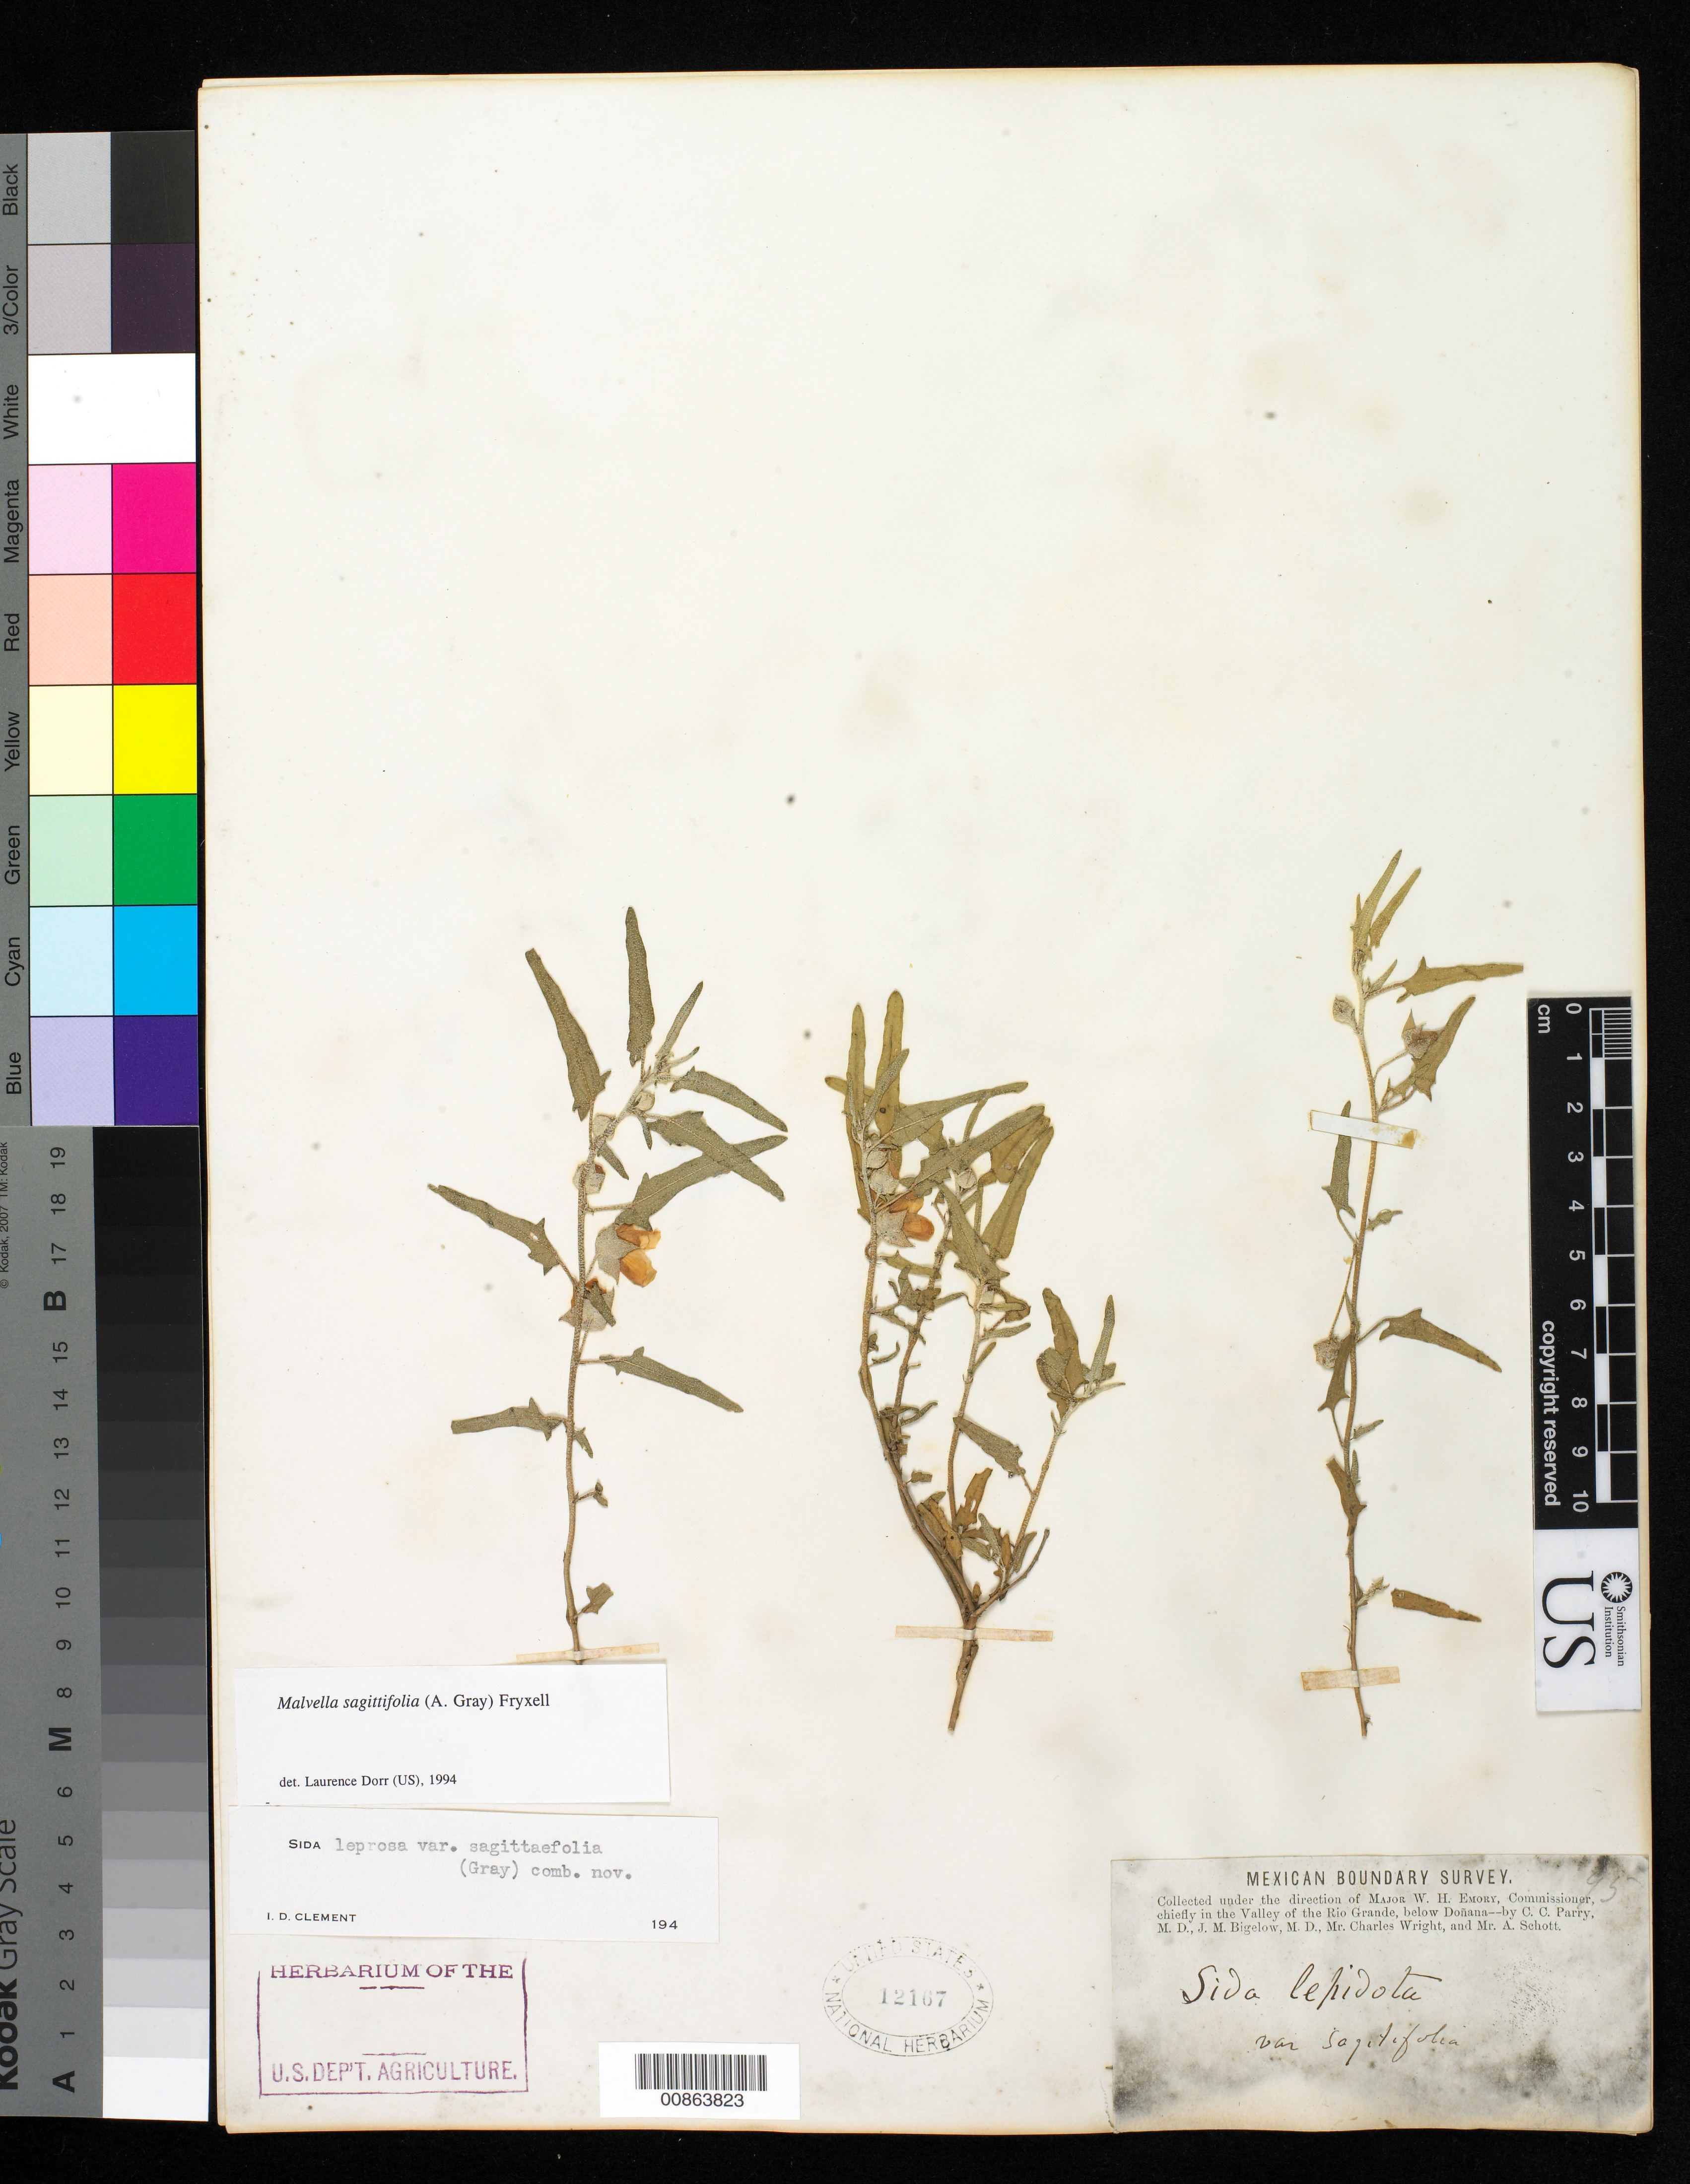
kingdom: Plantae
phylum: Tracheophyta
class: Magnoliopsida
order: Malvales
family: Malvaceae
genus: Malvella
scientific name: Malvella sagittifolia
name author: (A. Gray) Fryxell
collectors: C. C. Parry, J. M. Bigelow, C. Wright & A. C. V. Schott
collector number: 95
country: United States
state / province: New Mexico / Texas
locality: Valley of the Rio Grande, below Doñana.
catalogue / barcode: US 12167